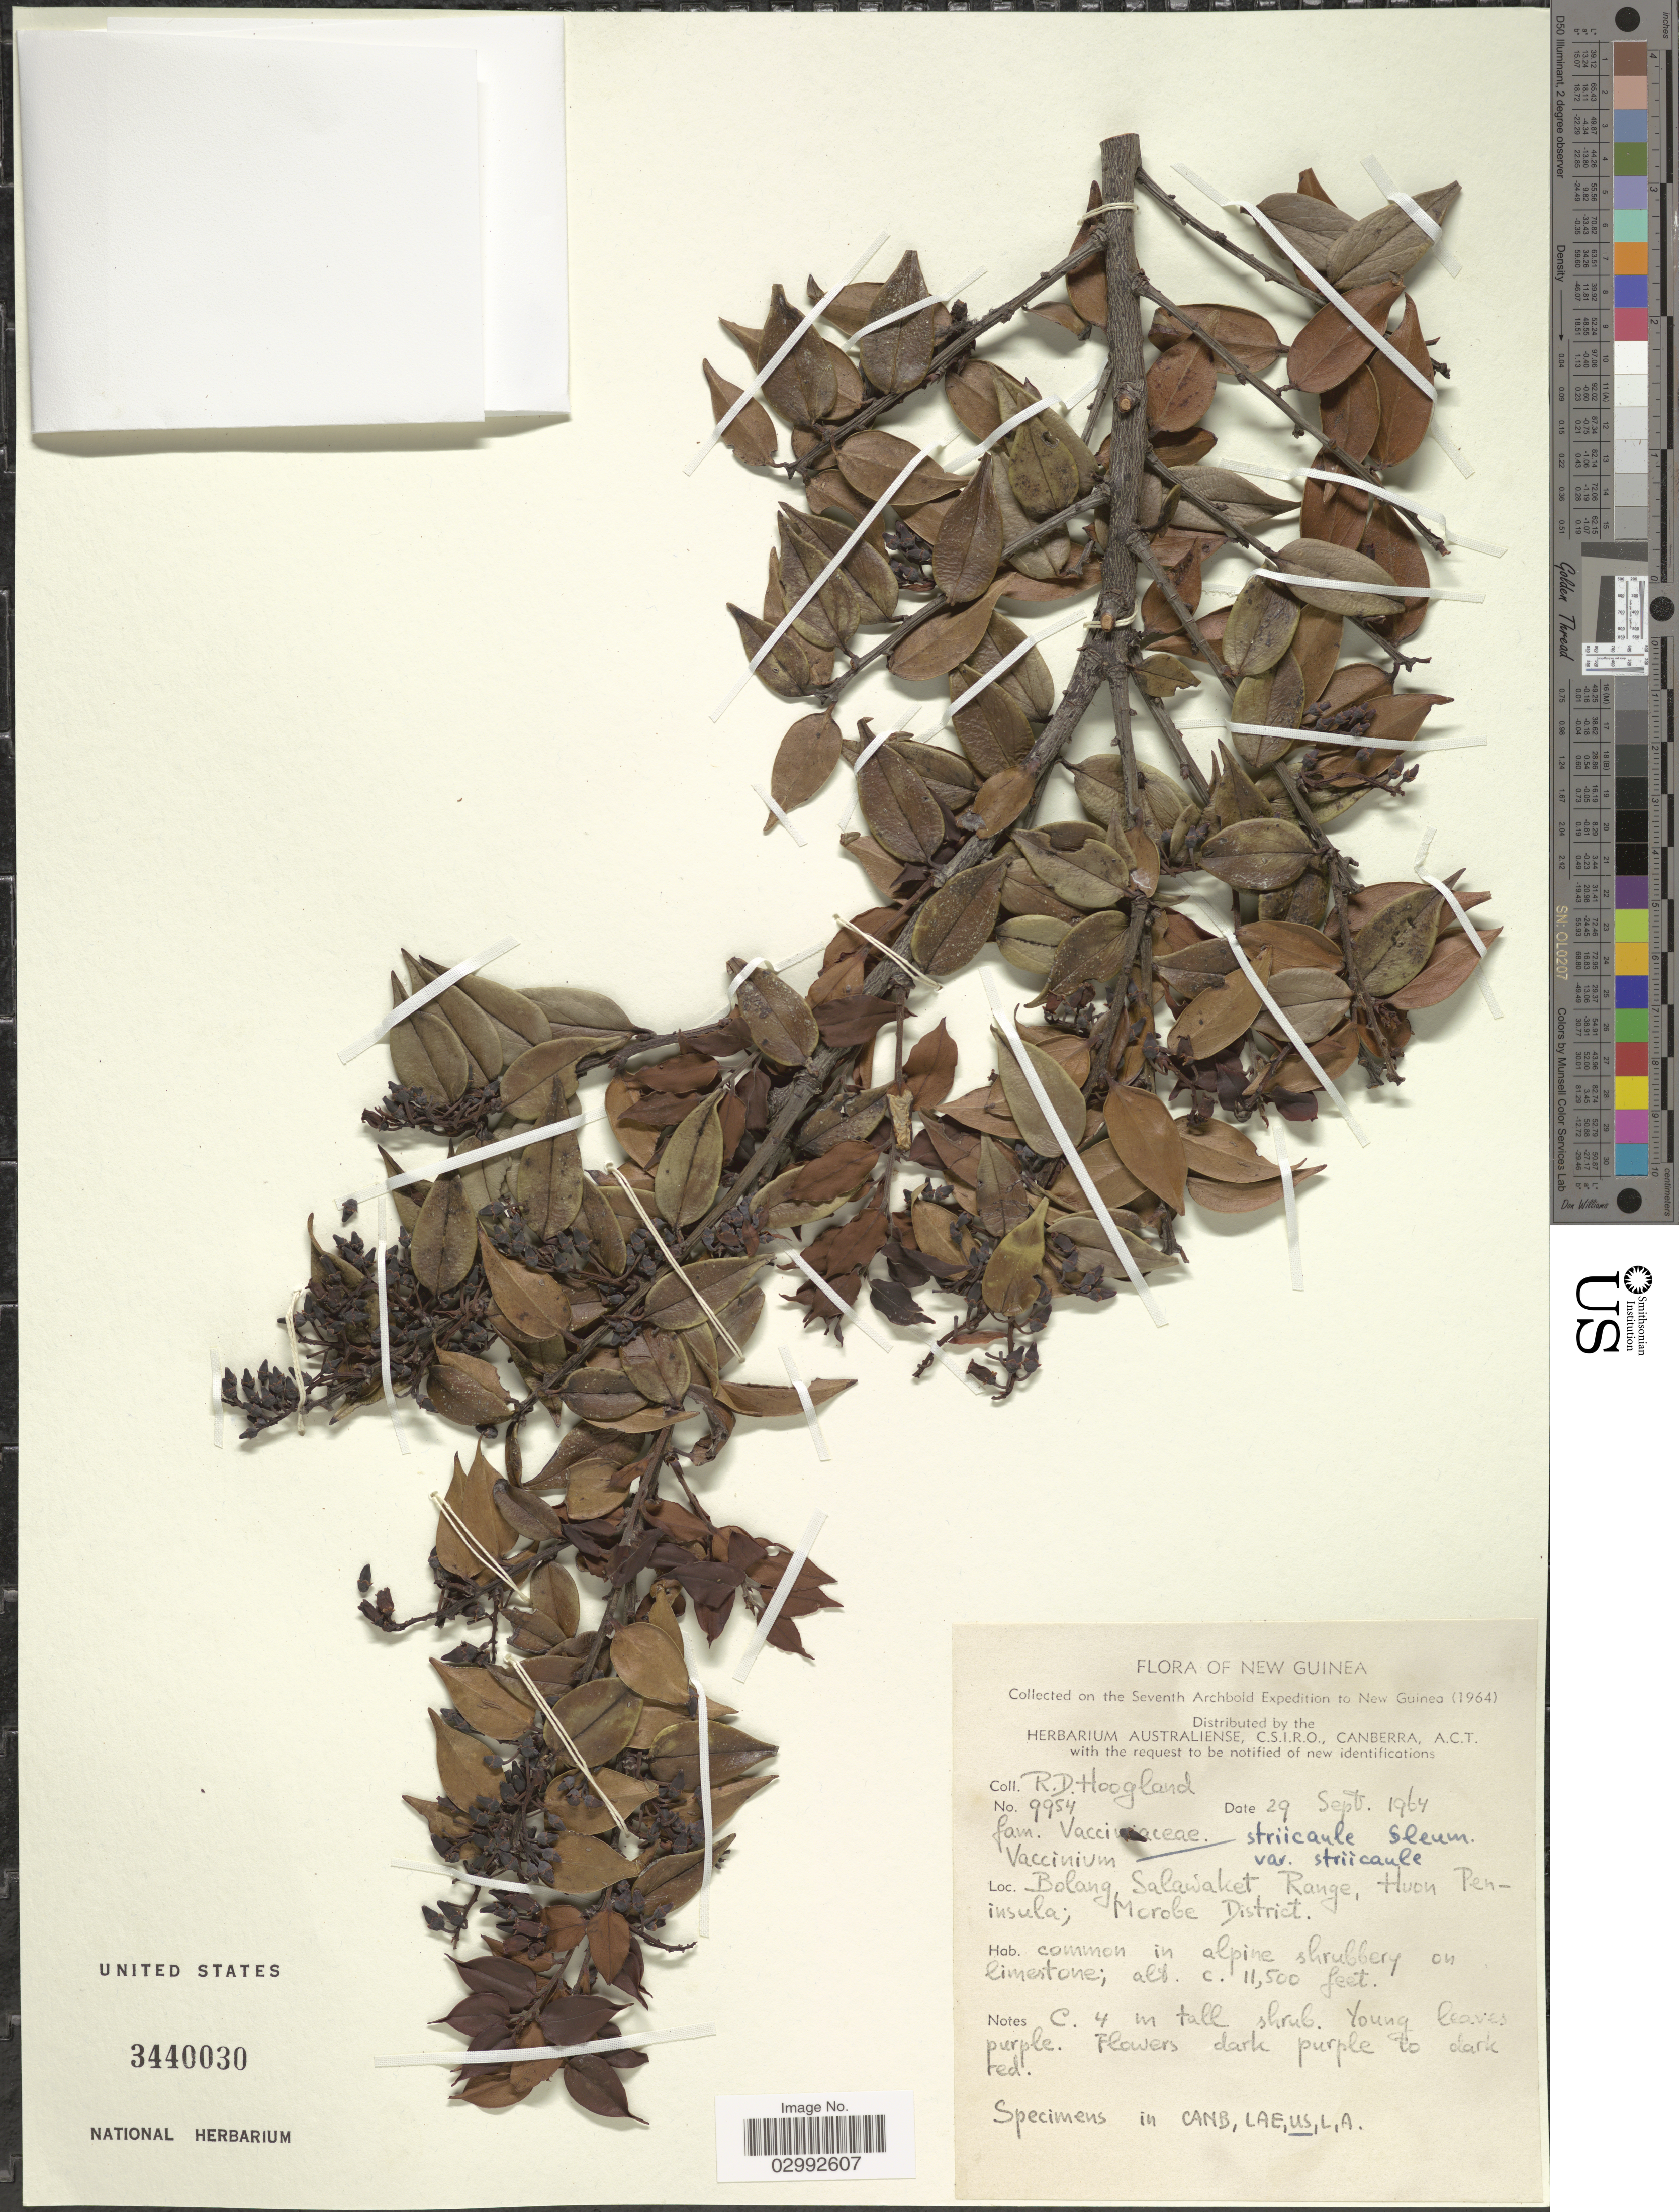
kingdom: Plantae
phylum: Tracheophyta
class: Magnoliopsida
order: Ericales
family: Ericaceae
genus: Vaccinium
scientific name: Vaccinium striicaule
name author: Sleumer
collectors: R. D. Hoogland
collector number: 9954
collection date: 1964-09-29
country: Papua New Guinea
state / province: Morobe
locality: New Guinea, Bolang, Salawaket Range, Huon Peninsula, Morobe District.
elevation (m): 3505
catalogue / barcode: US 3440030